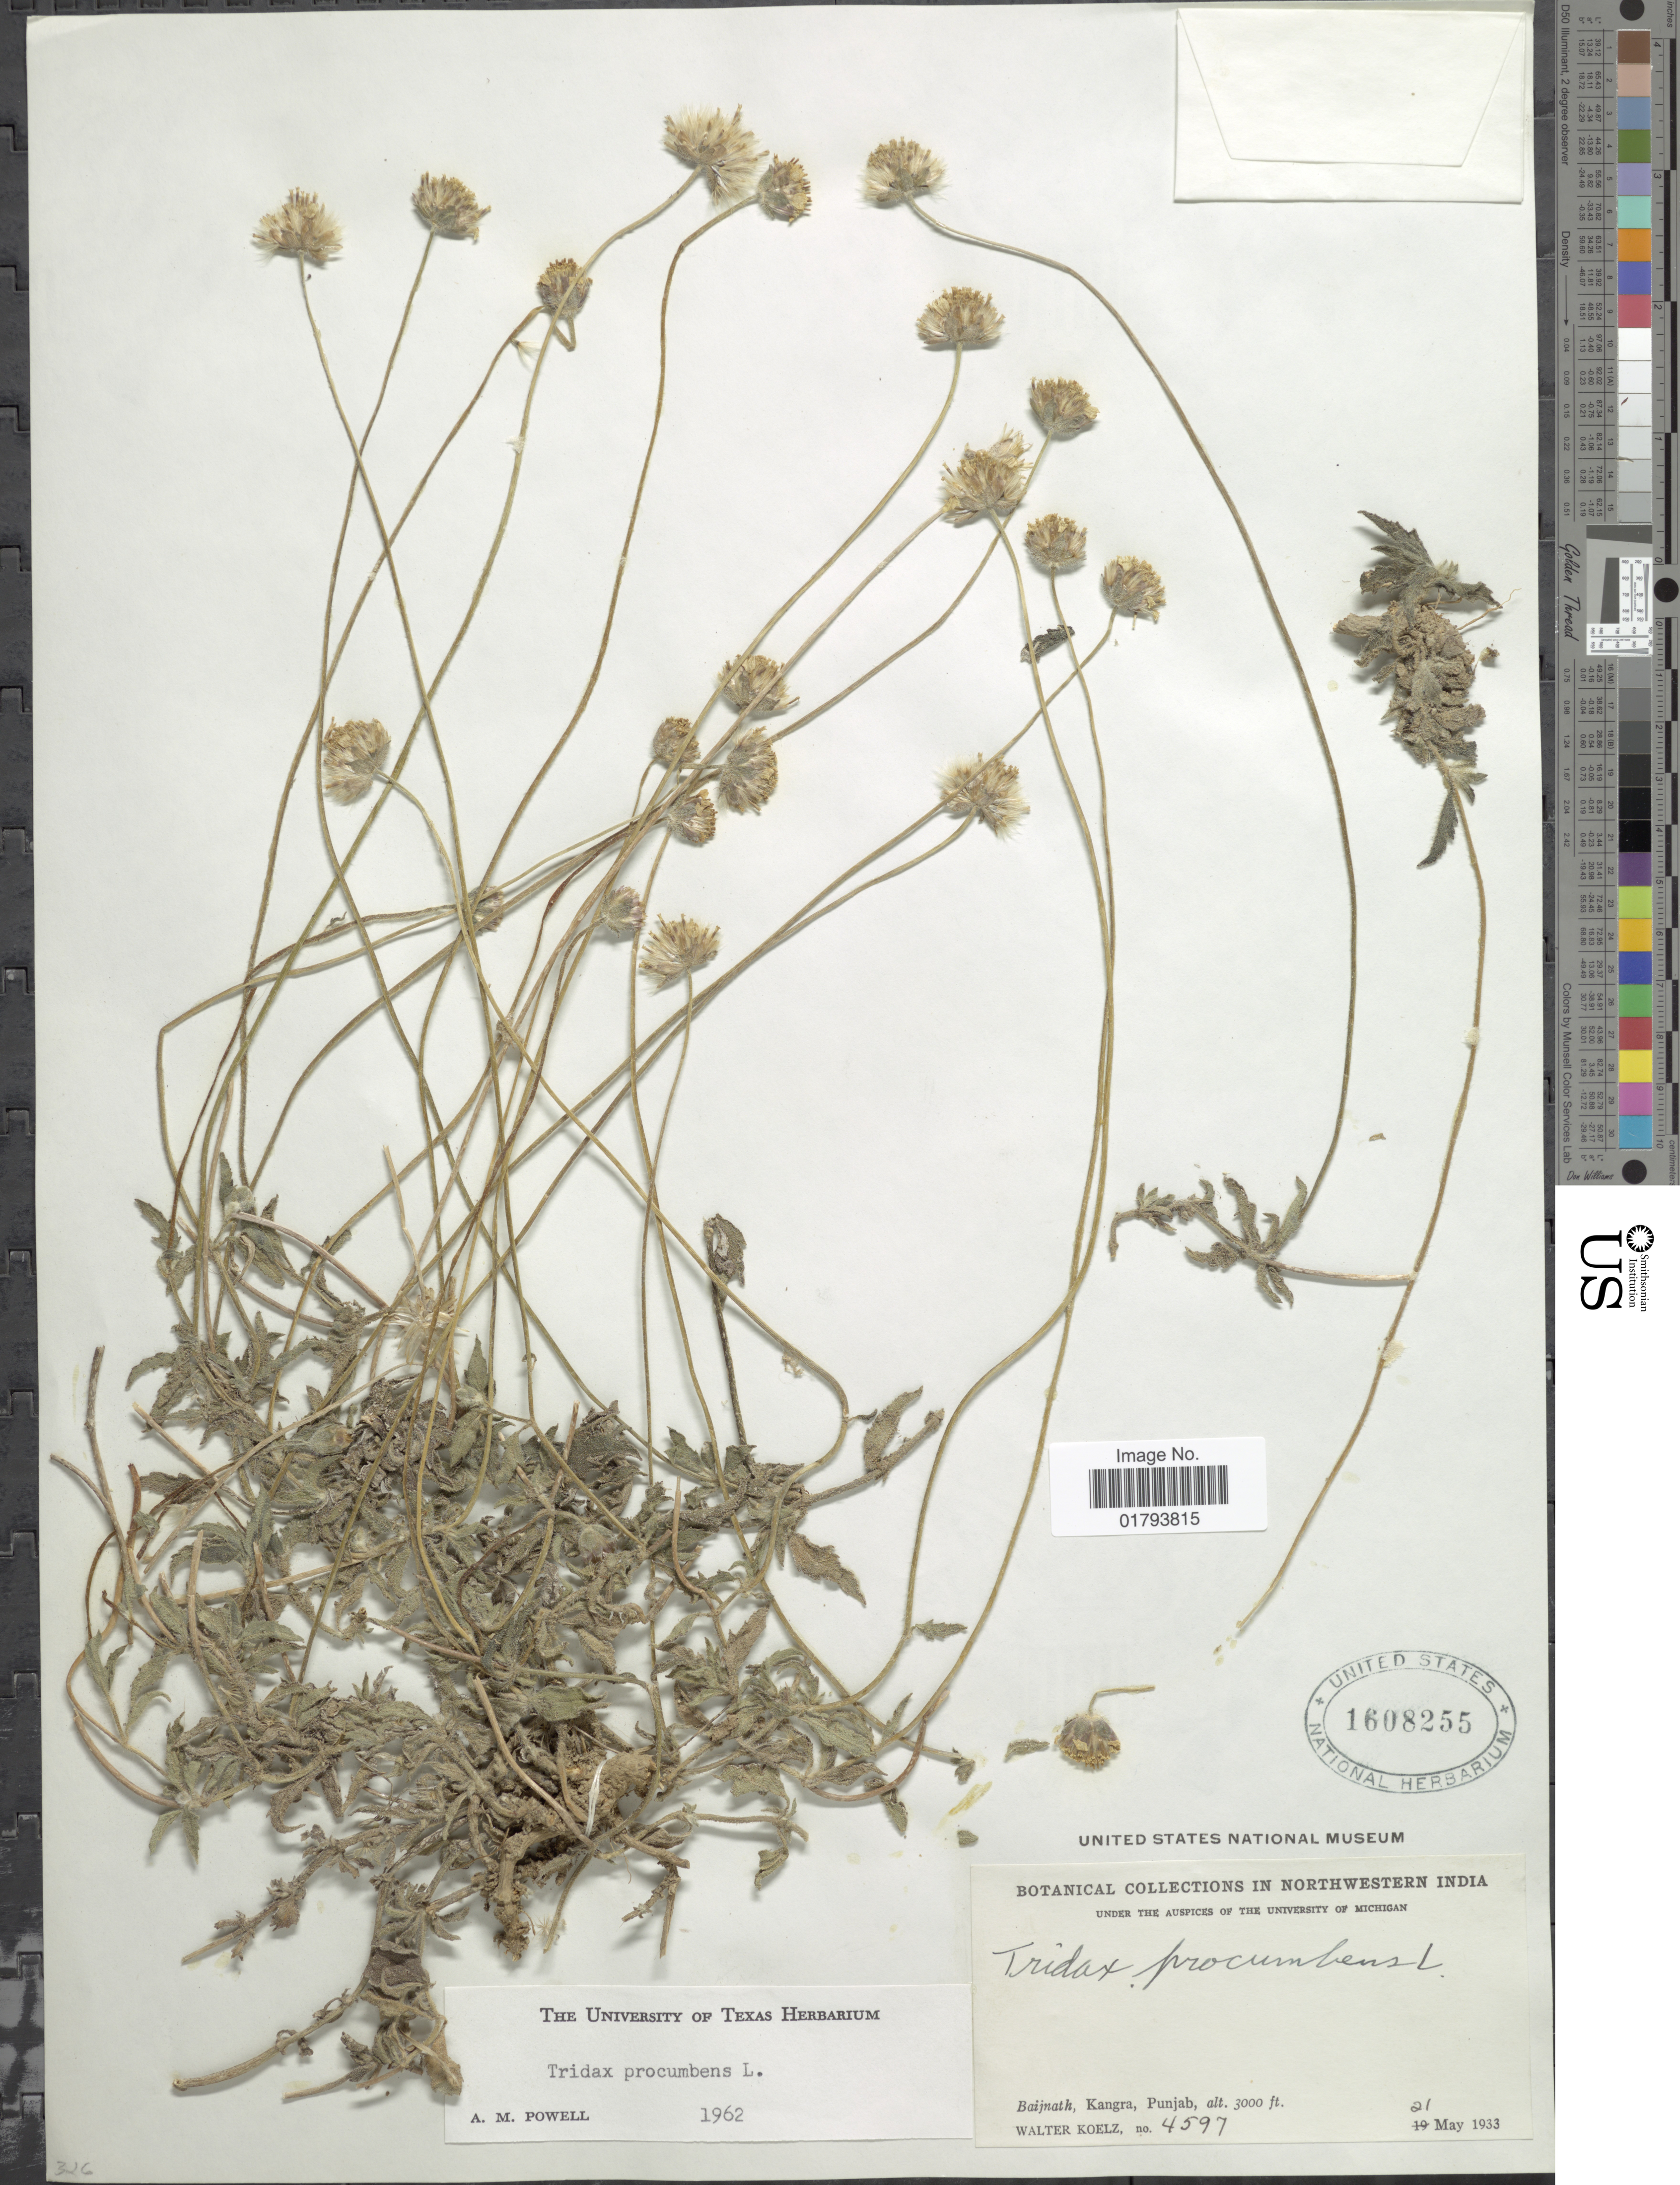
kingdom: Plantae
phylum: Tracheophyta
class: Magnoliopsida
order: Asterales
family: Asteraceae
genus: Tridax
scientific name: Tridax procumbens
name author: L.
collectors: W. N. Koelz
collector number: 4597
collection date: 1933-05-21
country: India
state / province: Himachal Pradesh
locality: Baijnath, Kangra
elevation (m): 914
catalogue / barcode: US 1608255